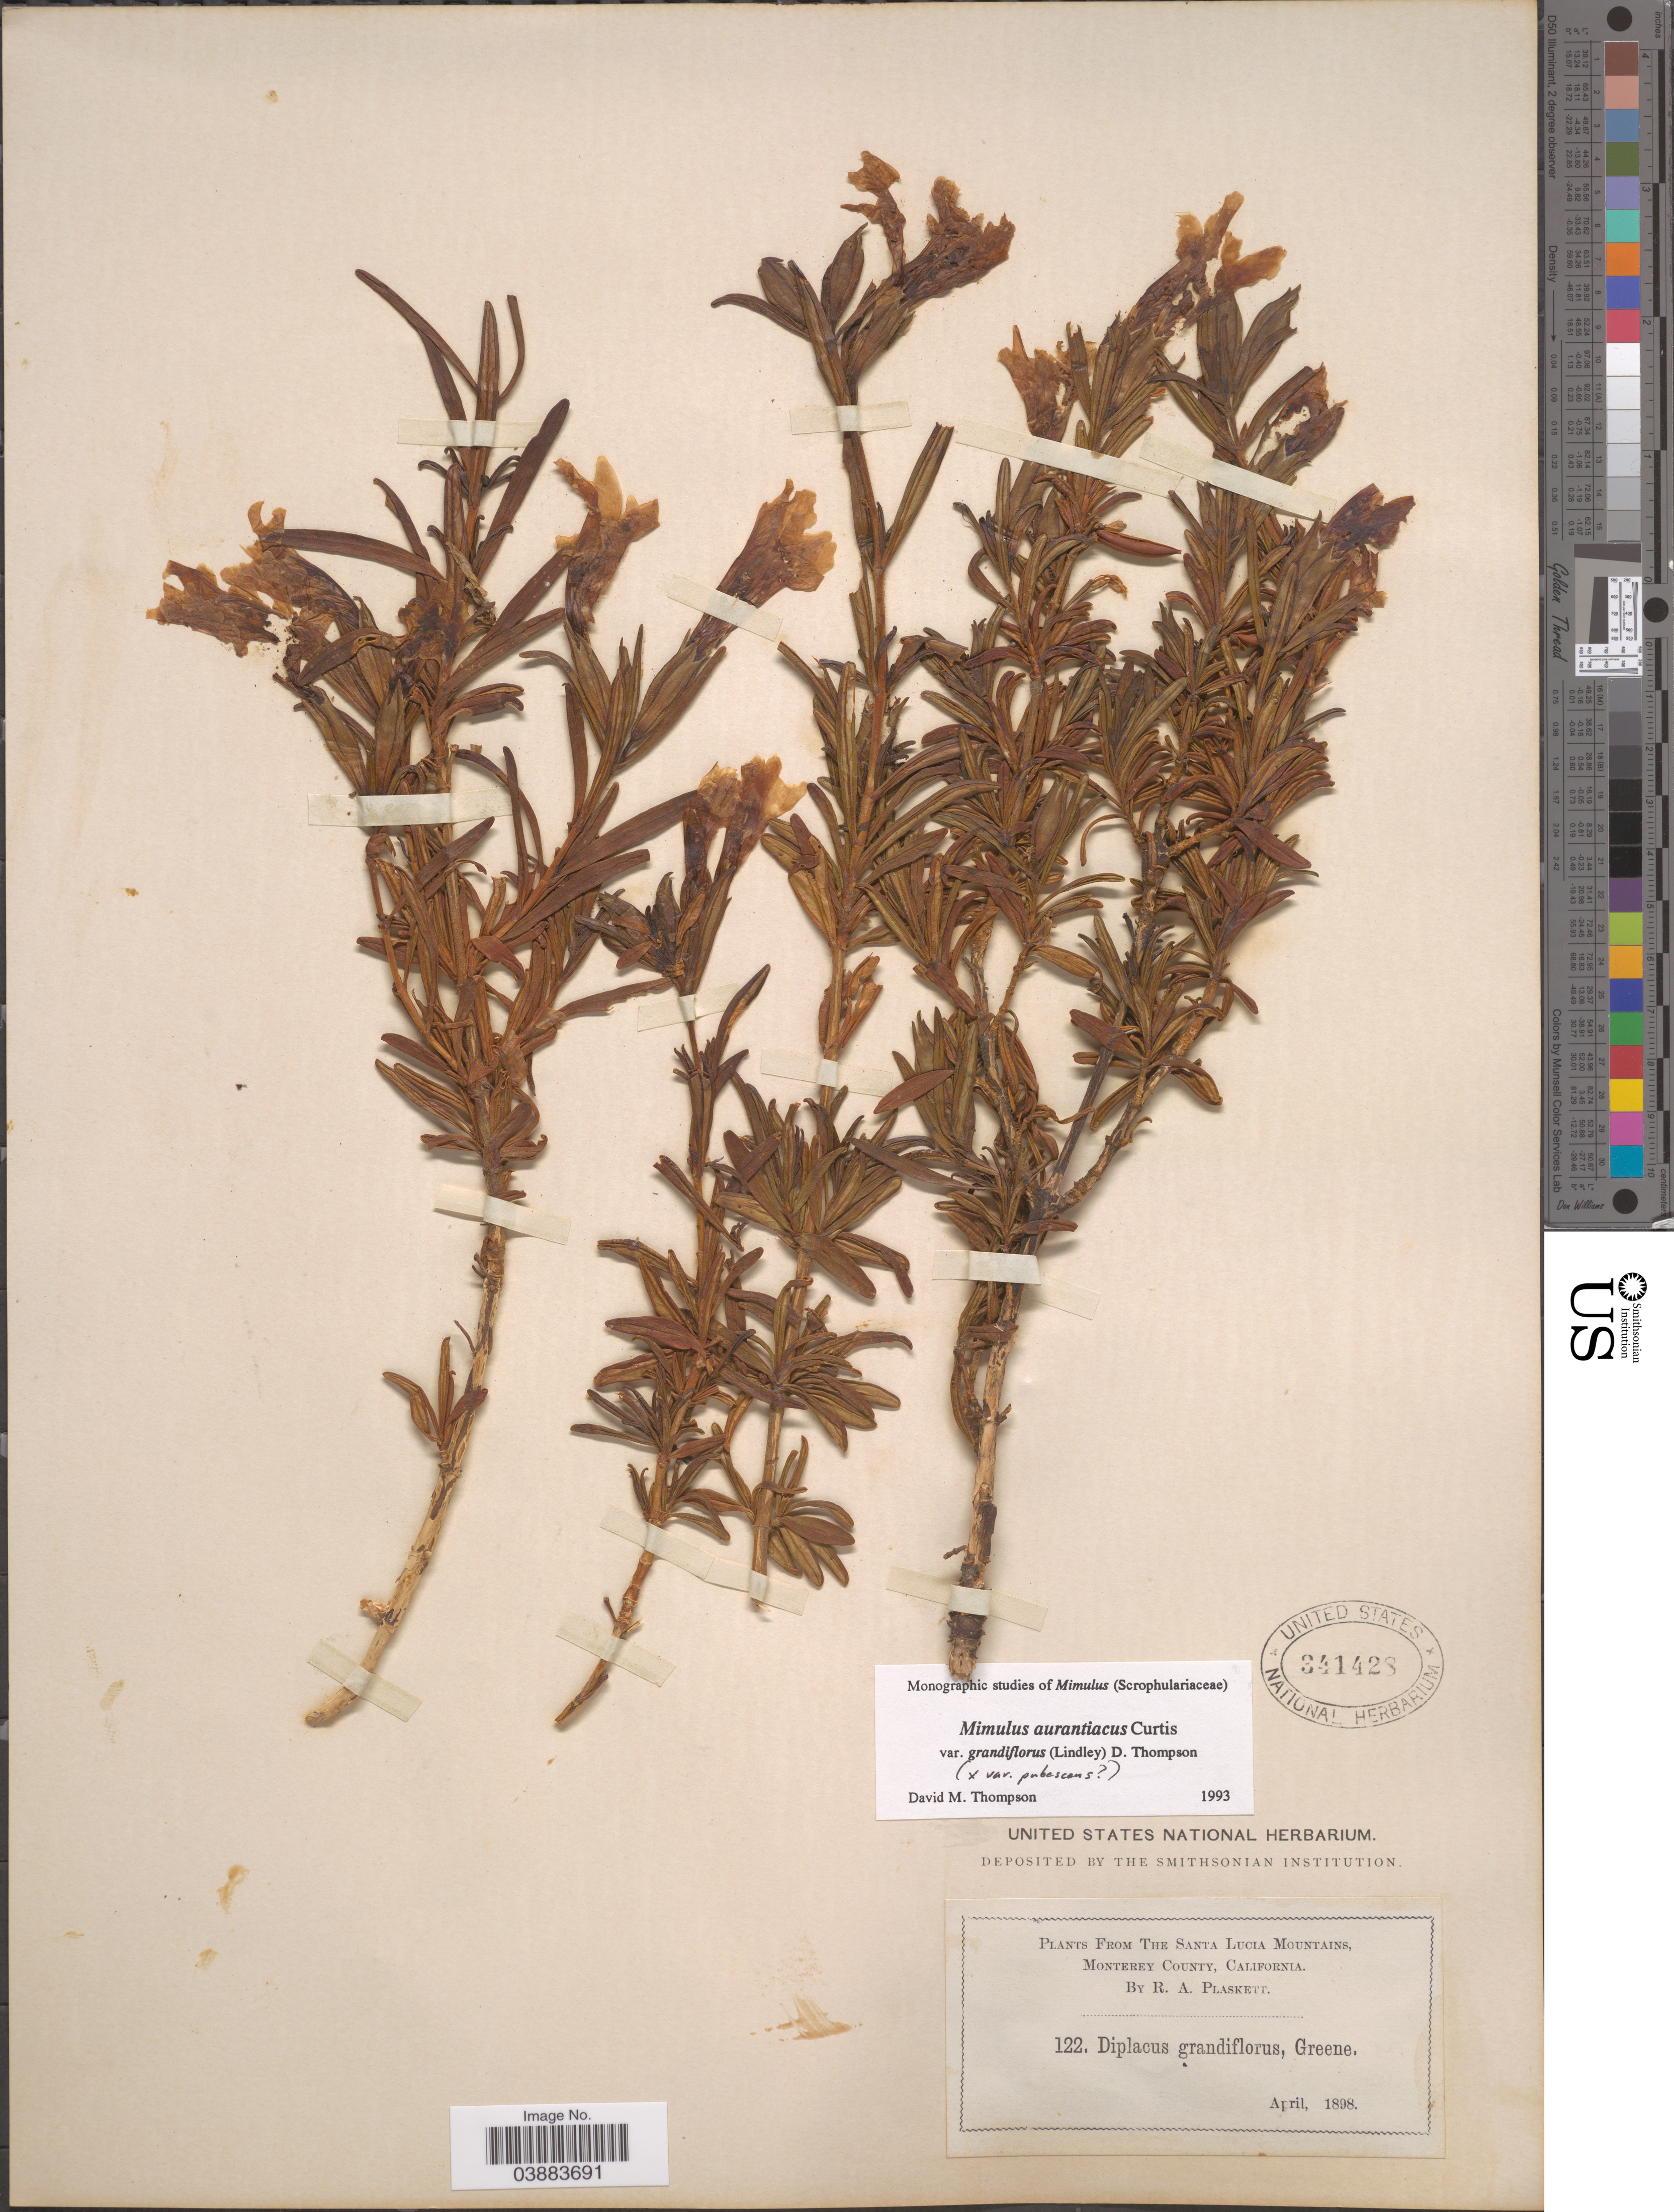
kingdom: Plantae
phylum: Tracheophyta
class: Magnoliopsida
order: Lamiales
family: Phrymaceae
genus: Diplacus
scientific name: Diplacus aurantiacus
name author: (Curtis) Jeps.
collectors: R. Plaskett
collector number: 122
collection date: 1898-04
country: United States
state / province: California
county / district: Monterey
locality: Santa Lucia Mountains. Monterey County.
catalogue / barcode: US 341428